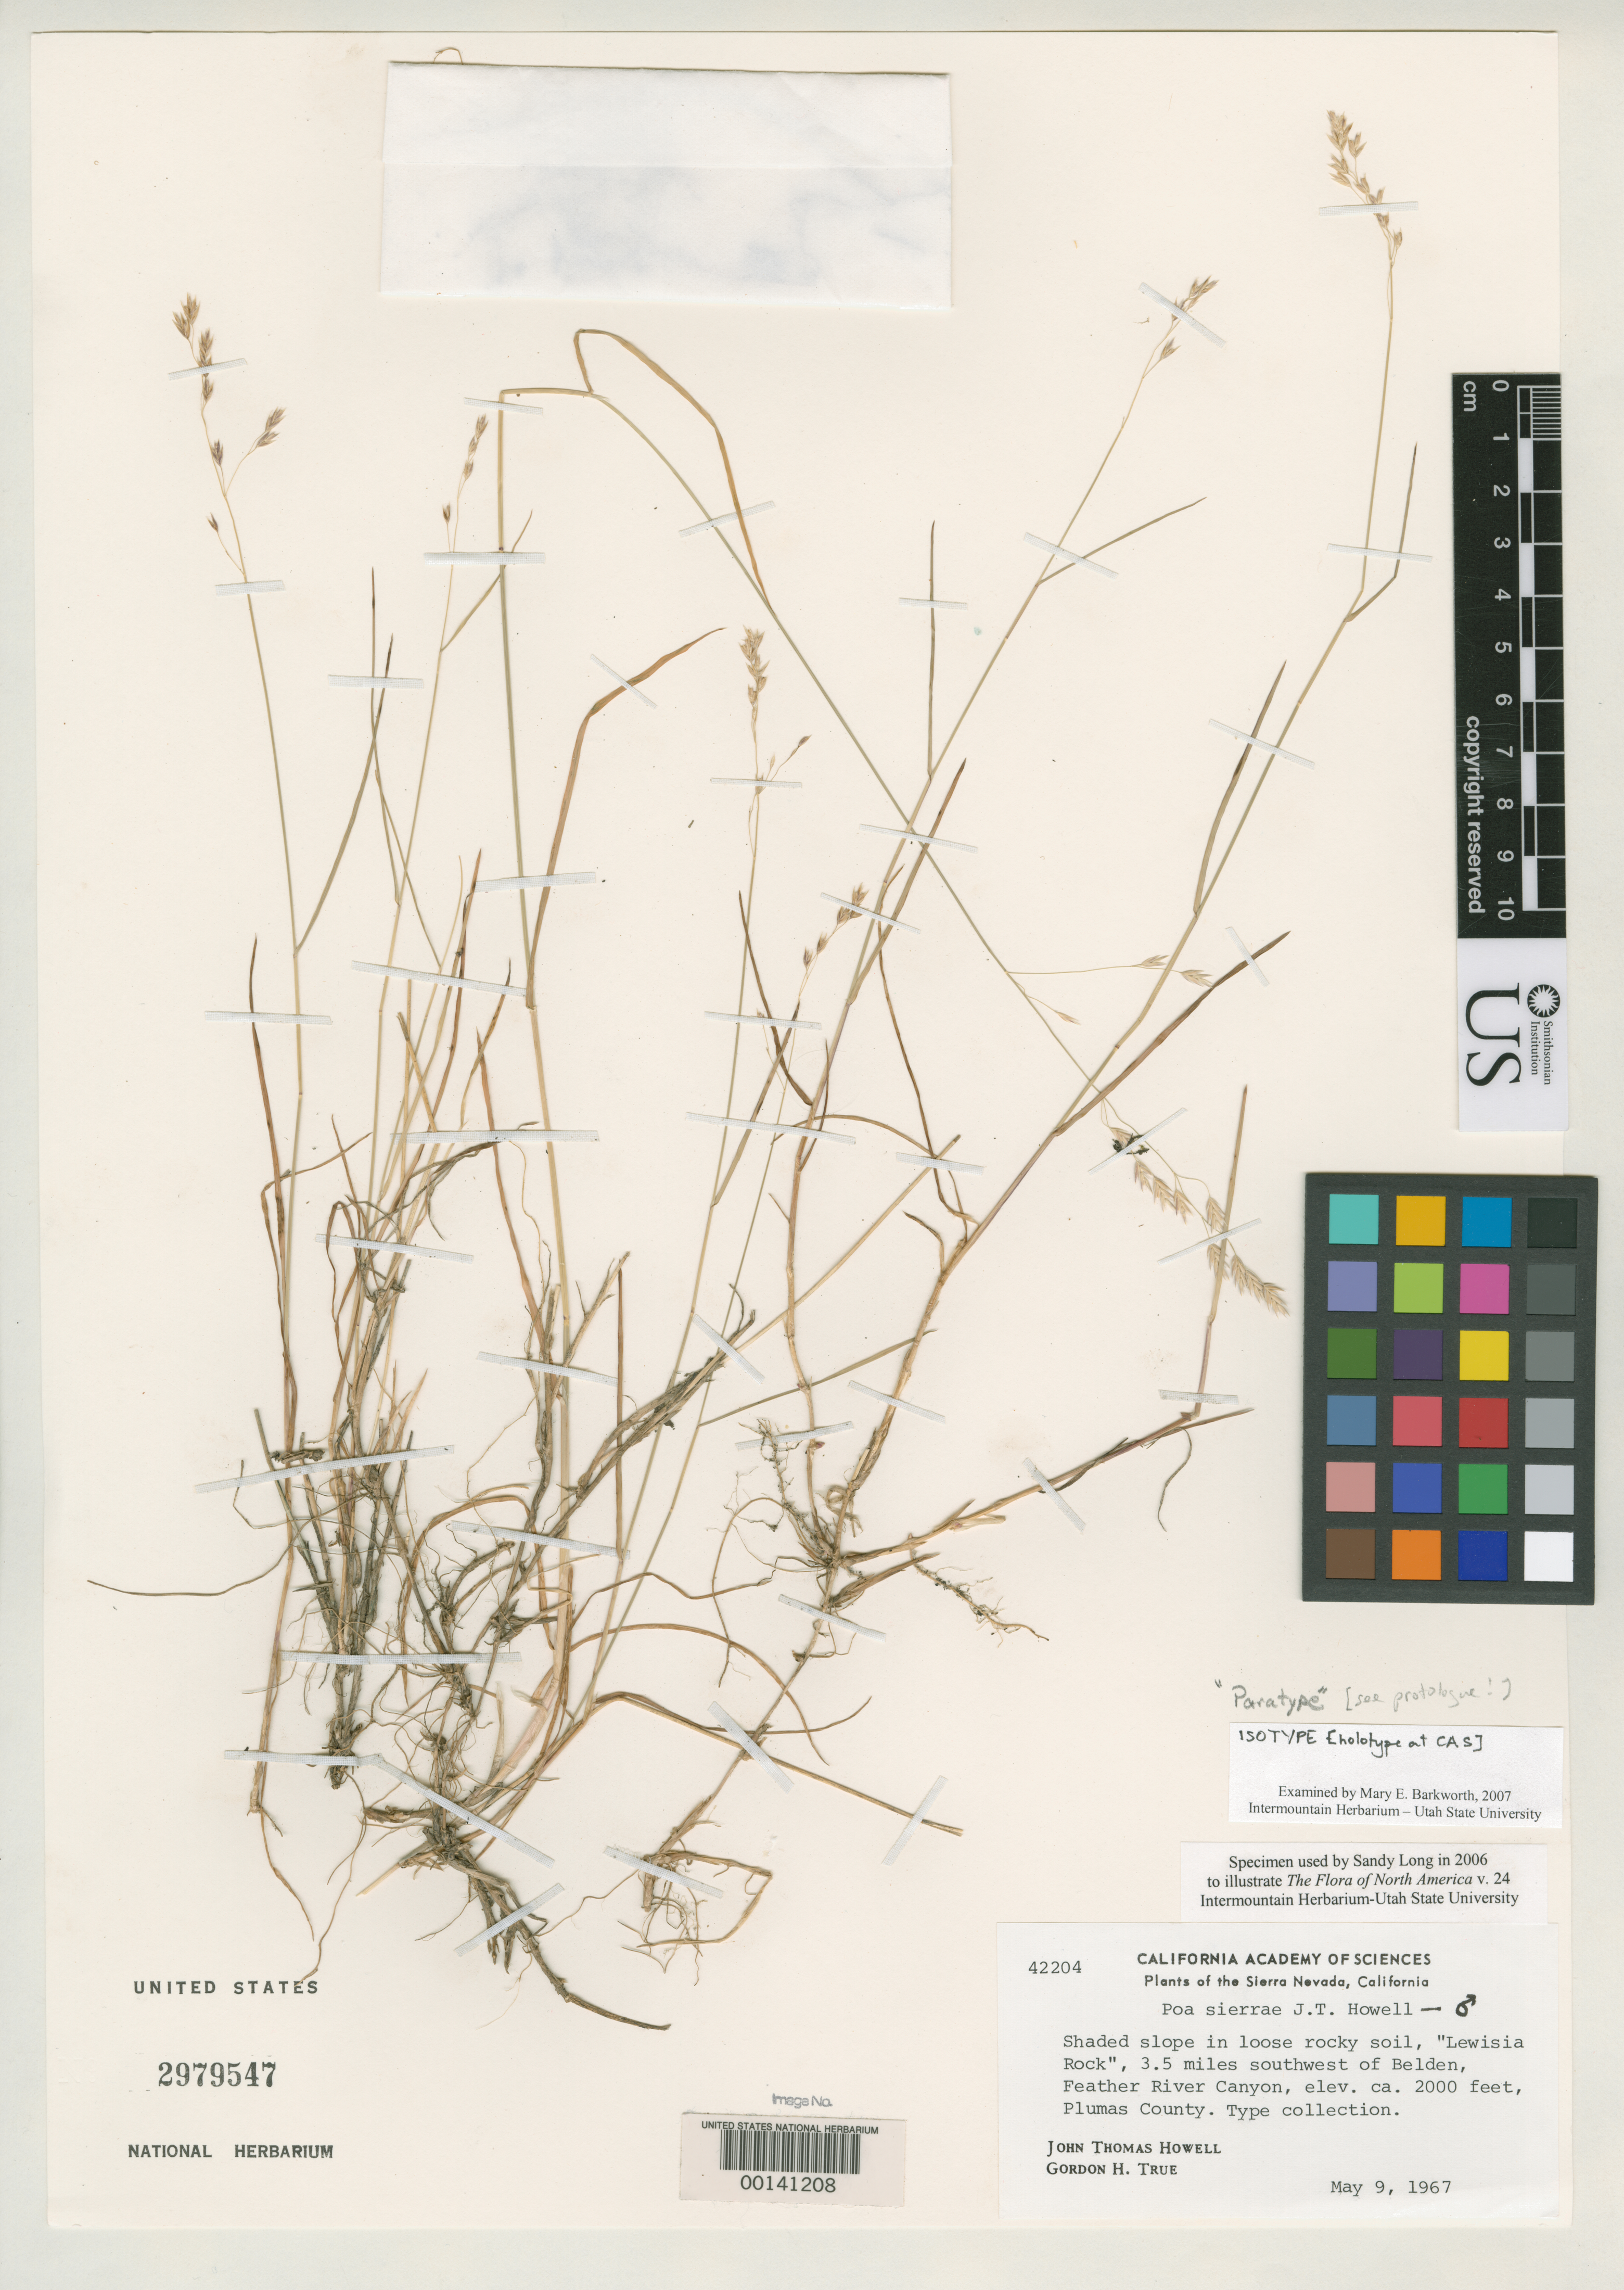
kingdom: Plantae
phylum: Tracheophyta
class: Liliopsida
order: Poales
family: Poaceae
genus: Poa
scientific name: Poa sierrae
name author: J.T. Howell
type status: Paratype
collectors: J. T. Howell & G. H. True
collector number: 42204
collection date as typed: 09 May 1967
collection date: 1967-05-09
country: United States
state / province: California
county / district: Plumas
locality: Feather River Canyon; alt. 2000 ft.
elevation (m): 610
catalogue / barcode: US 2979547